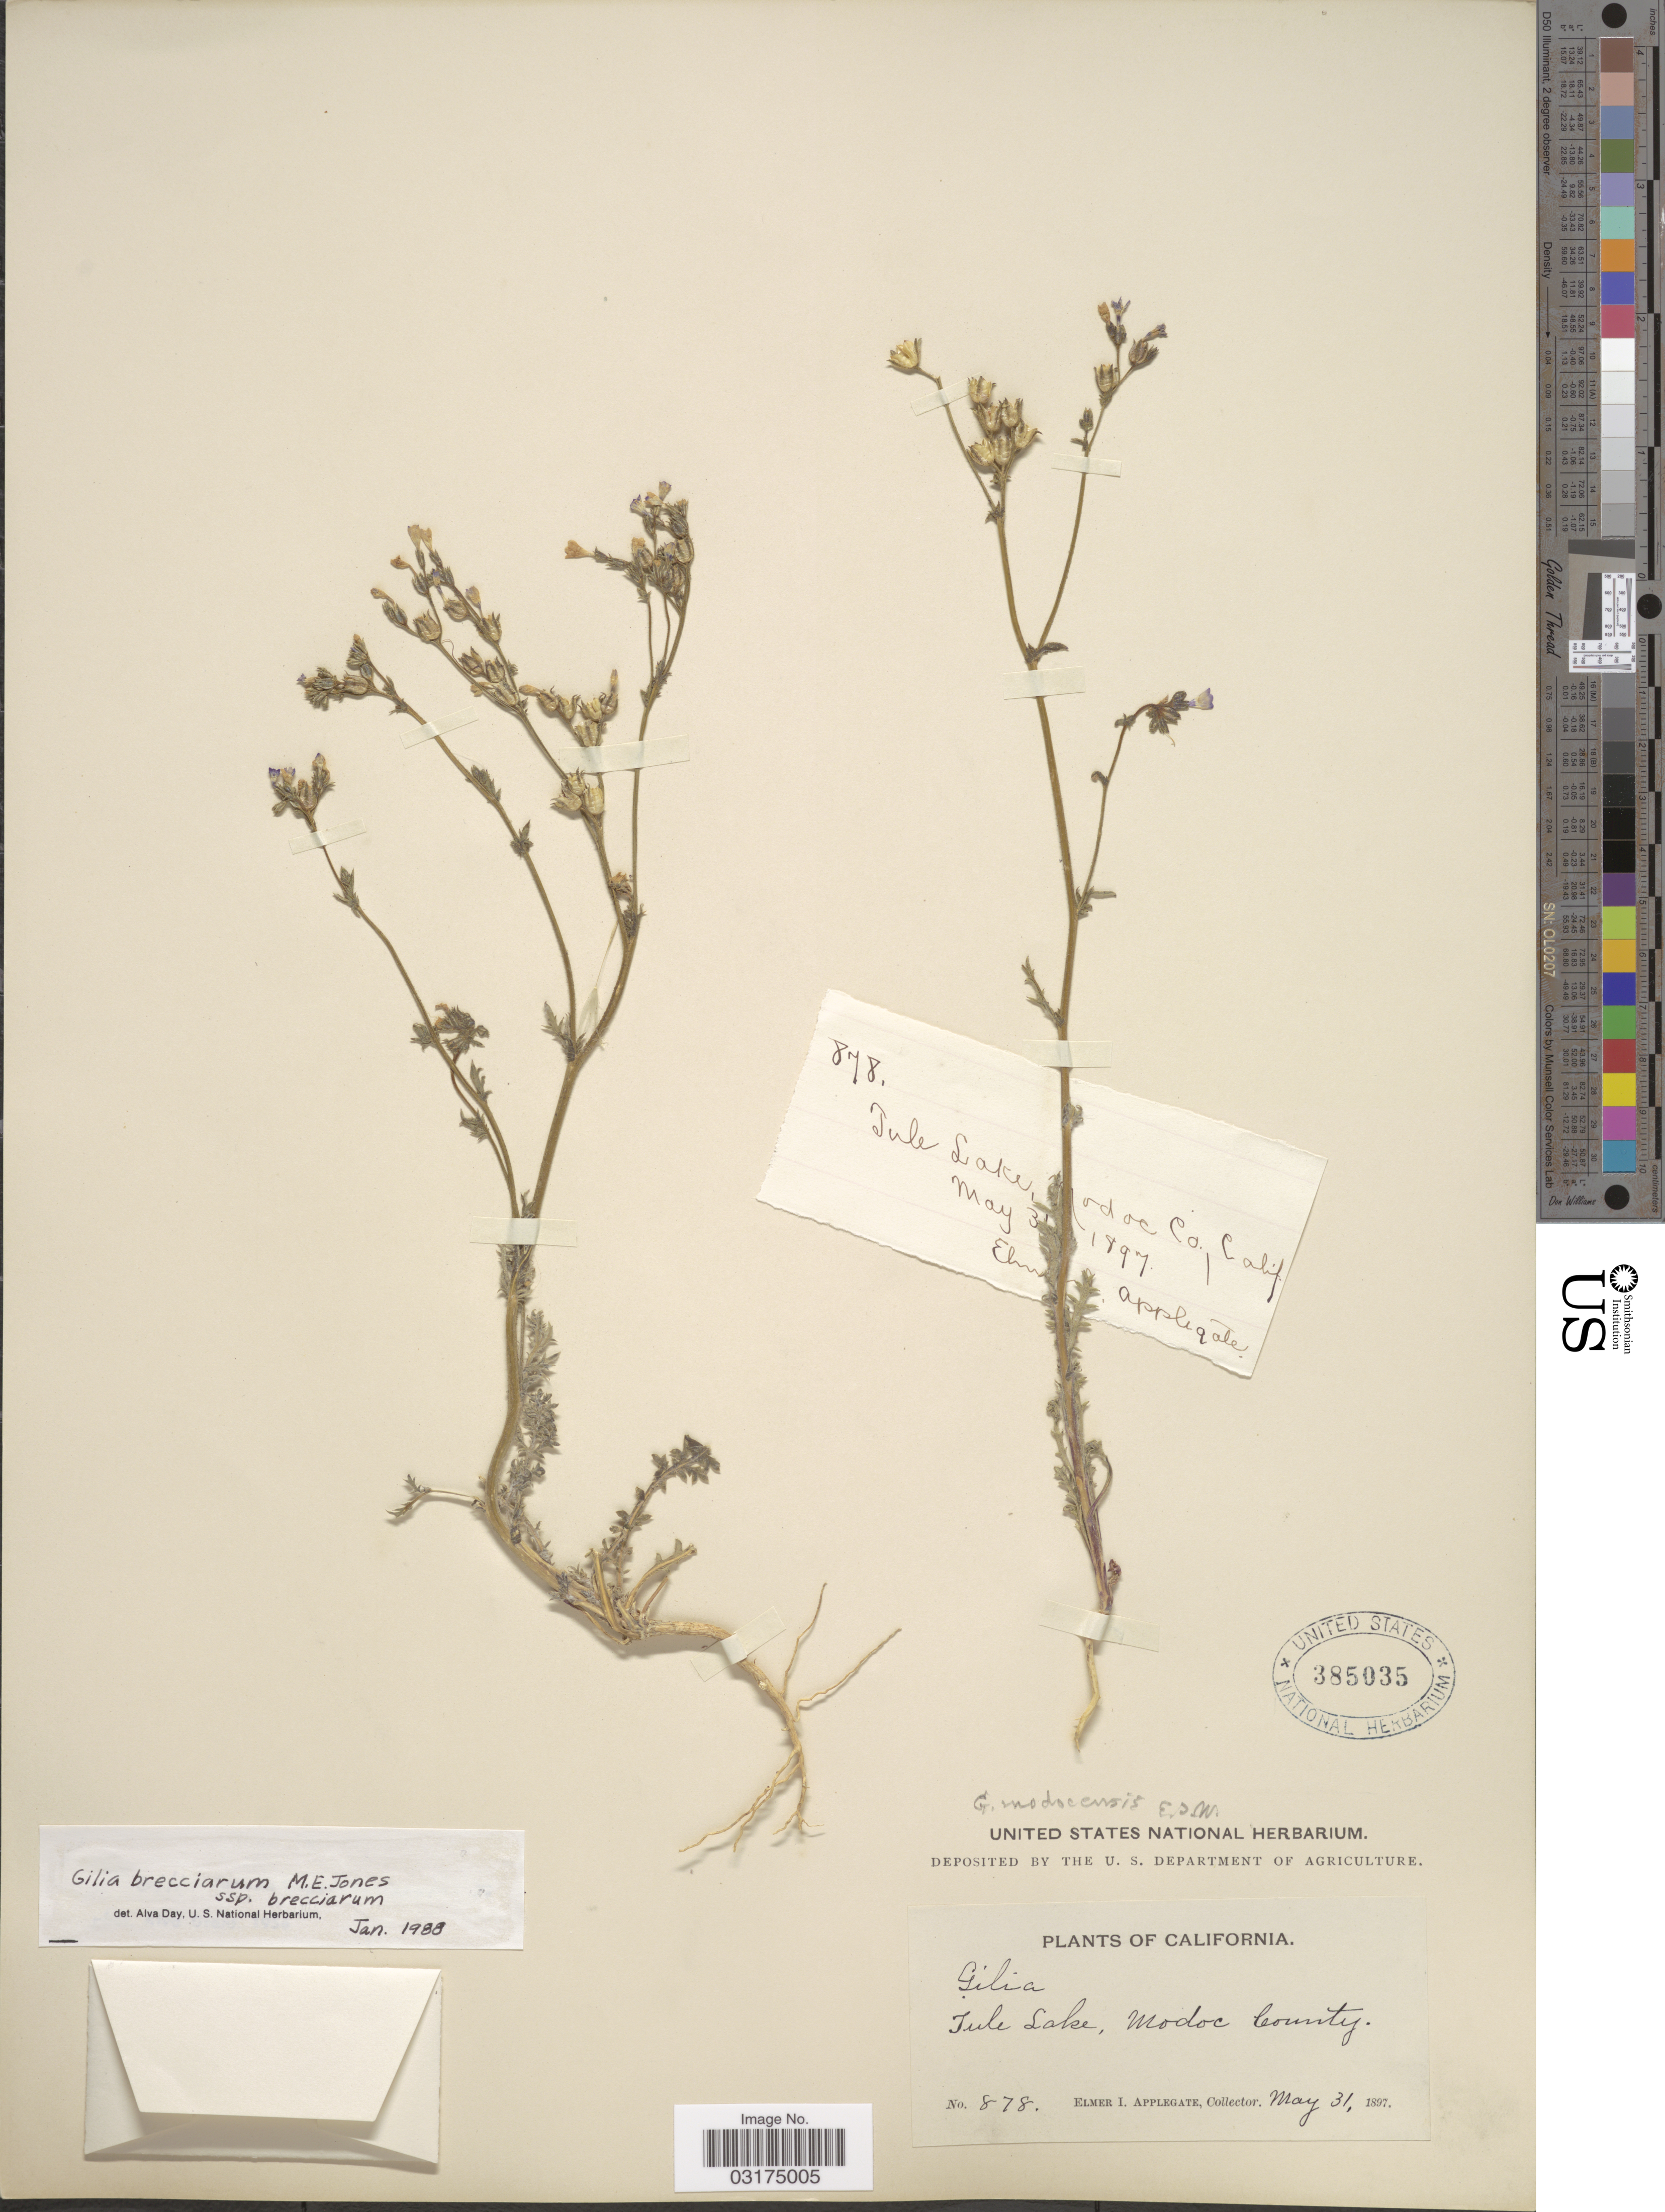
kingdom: Plantae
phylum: Tracheophyta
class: Magnoliopsida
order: Ericales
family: Polemoniaceae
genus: Gilia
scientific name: Gilia brecciarum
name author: M.E. Jones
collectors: E. I. Applegate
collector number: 878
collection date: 1897-05-31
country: United States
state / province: California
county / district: Modoc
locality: Tule Lake, Modoc County.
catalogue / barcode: US 385035